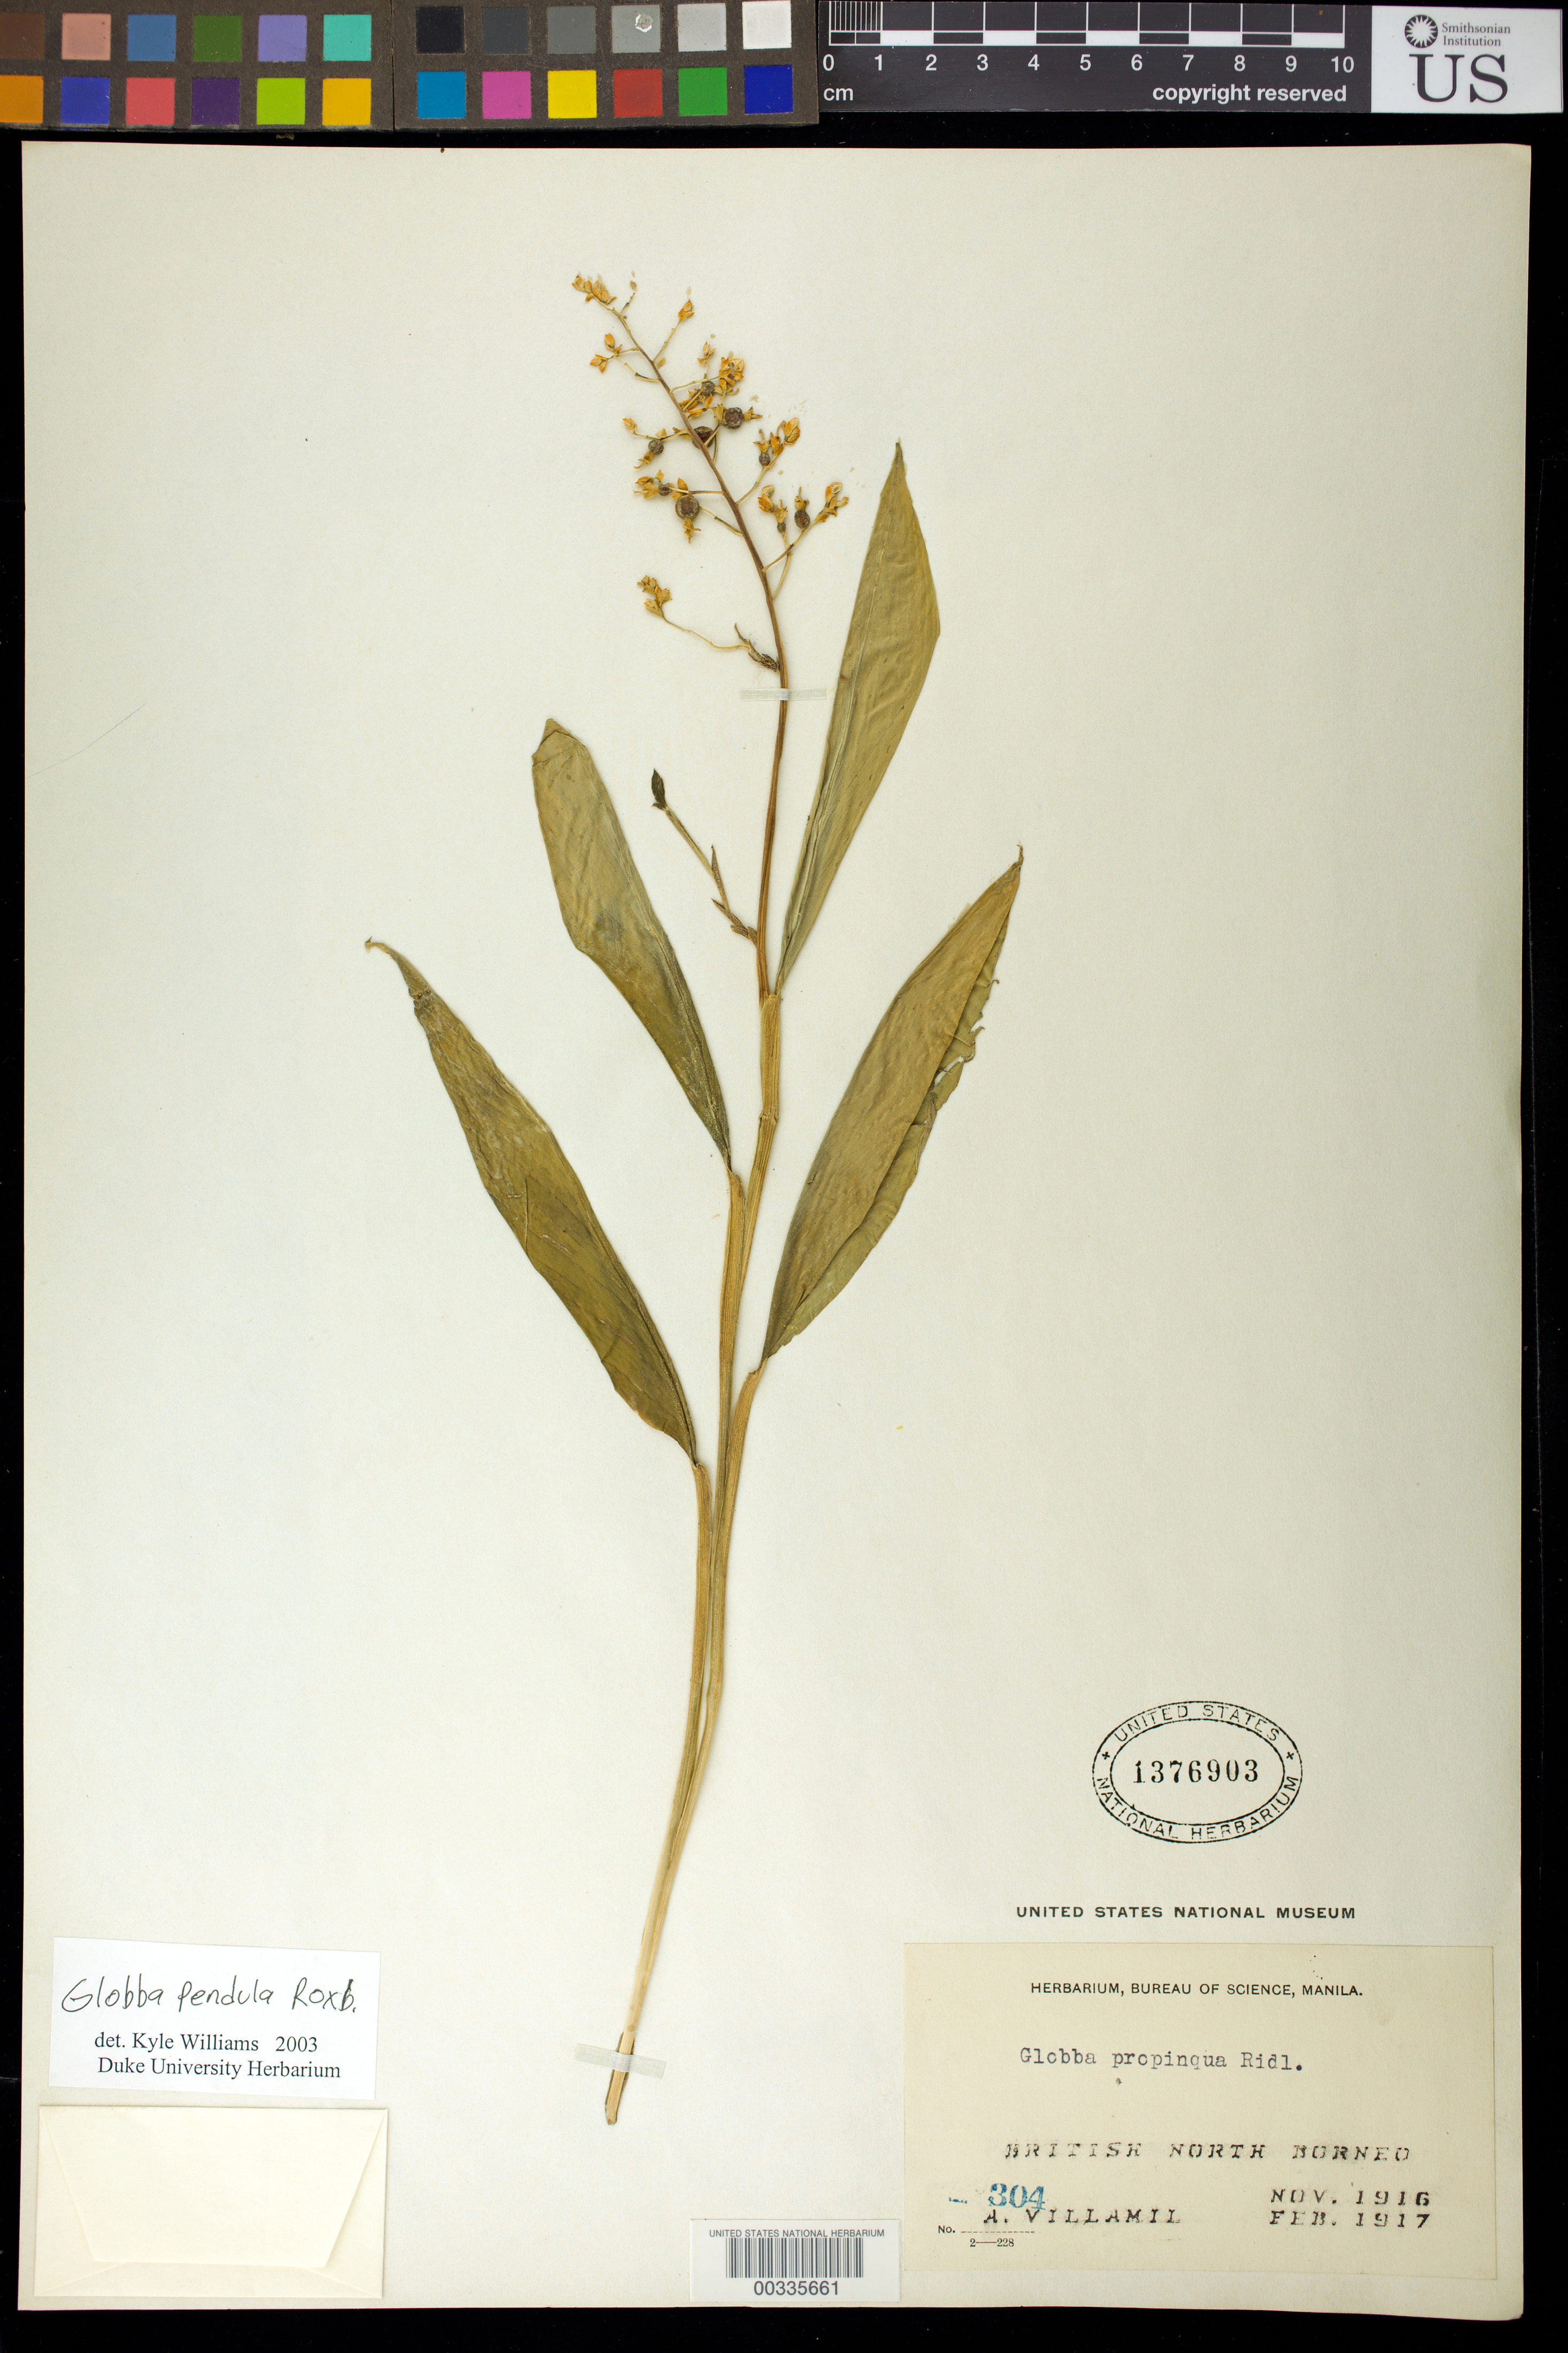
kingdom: Plantae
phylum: Tracheophyta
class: Liliopsida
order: Zingiberales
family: Zingiberaceae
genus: Globba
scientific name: Globba pendula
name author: Roxb.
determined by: Williams, K. J.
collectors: A. Villamil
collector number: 304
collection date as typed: Nov 1916 to -- Feb 1917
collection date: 1916-11/1917-02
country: Malaysia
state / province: Sabah / Sarawak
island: Borneo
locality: British north borneo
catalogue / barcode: US 1376903